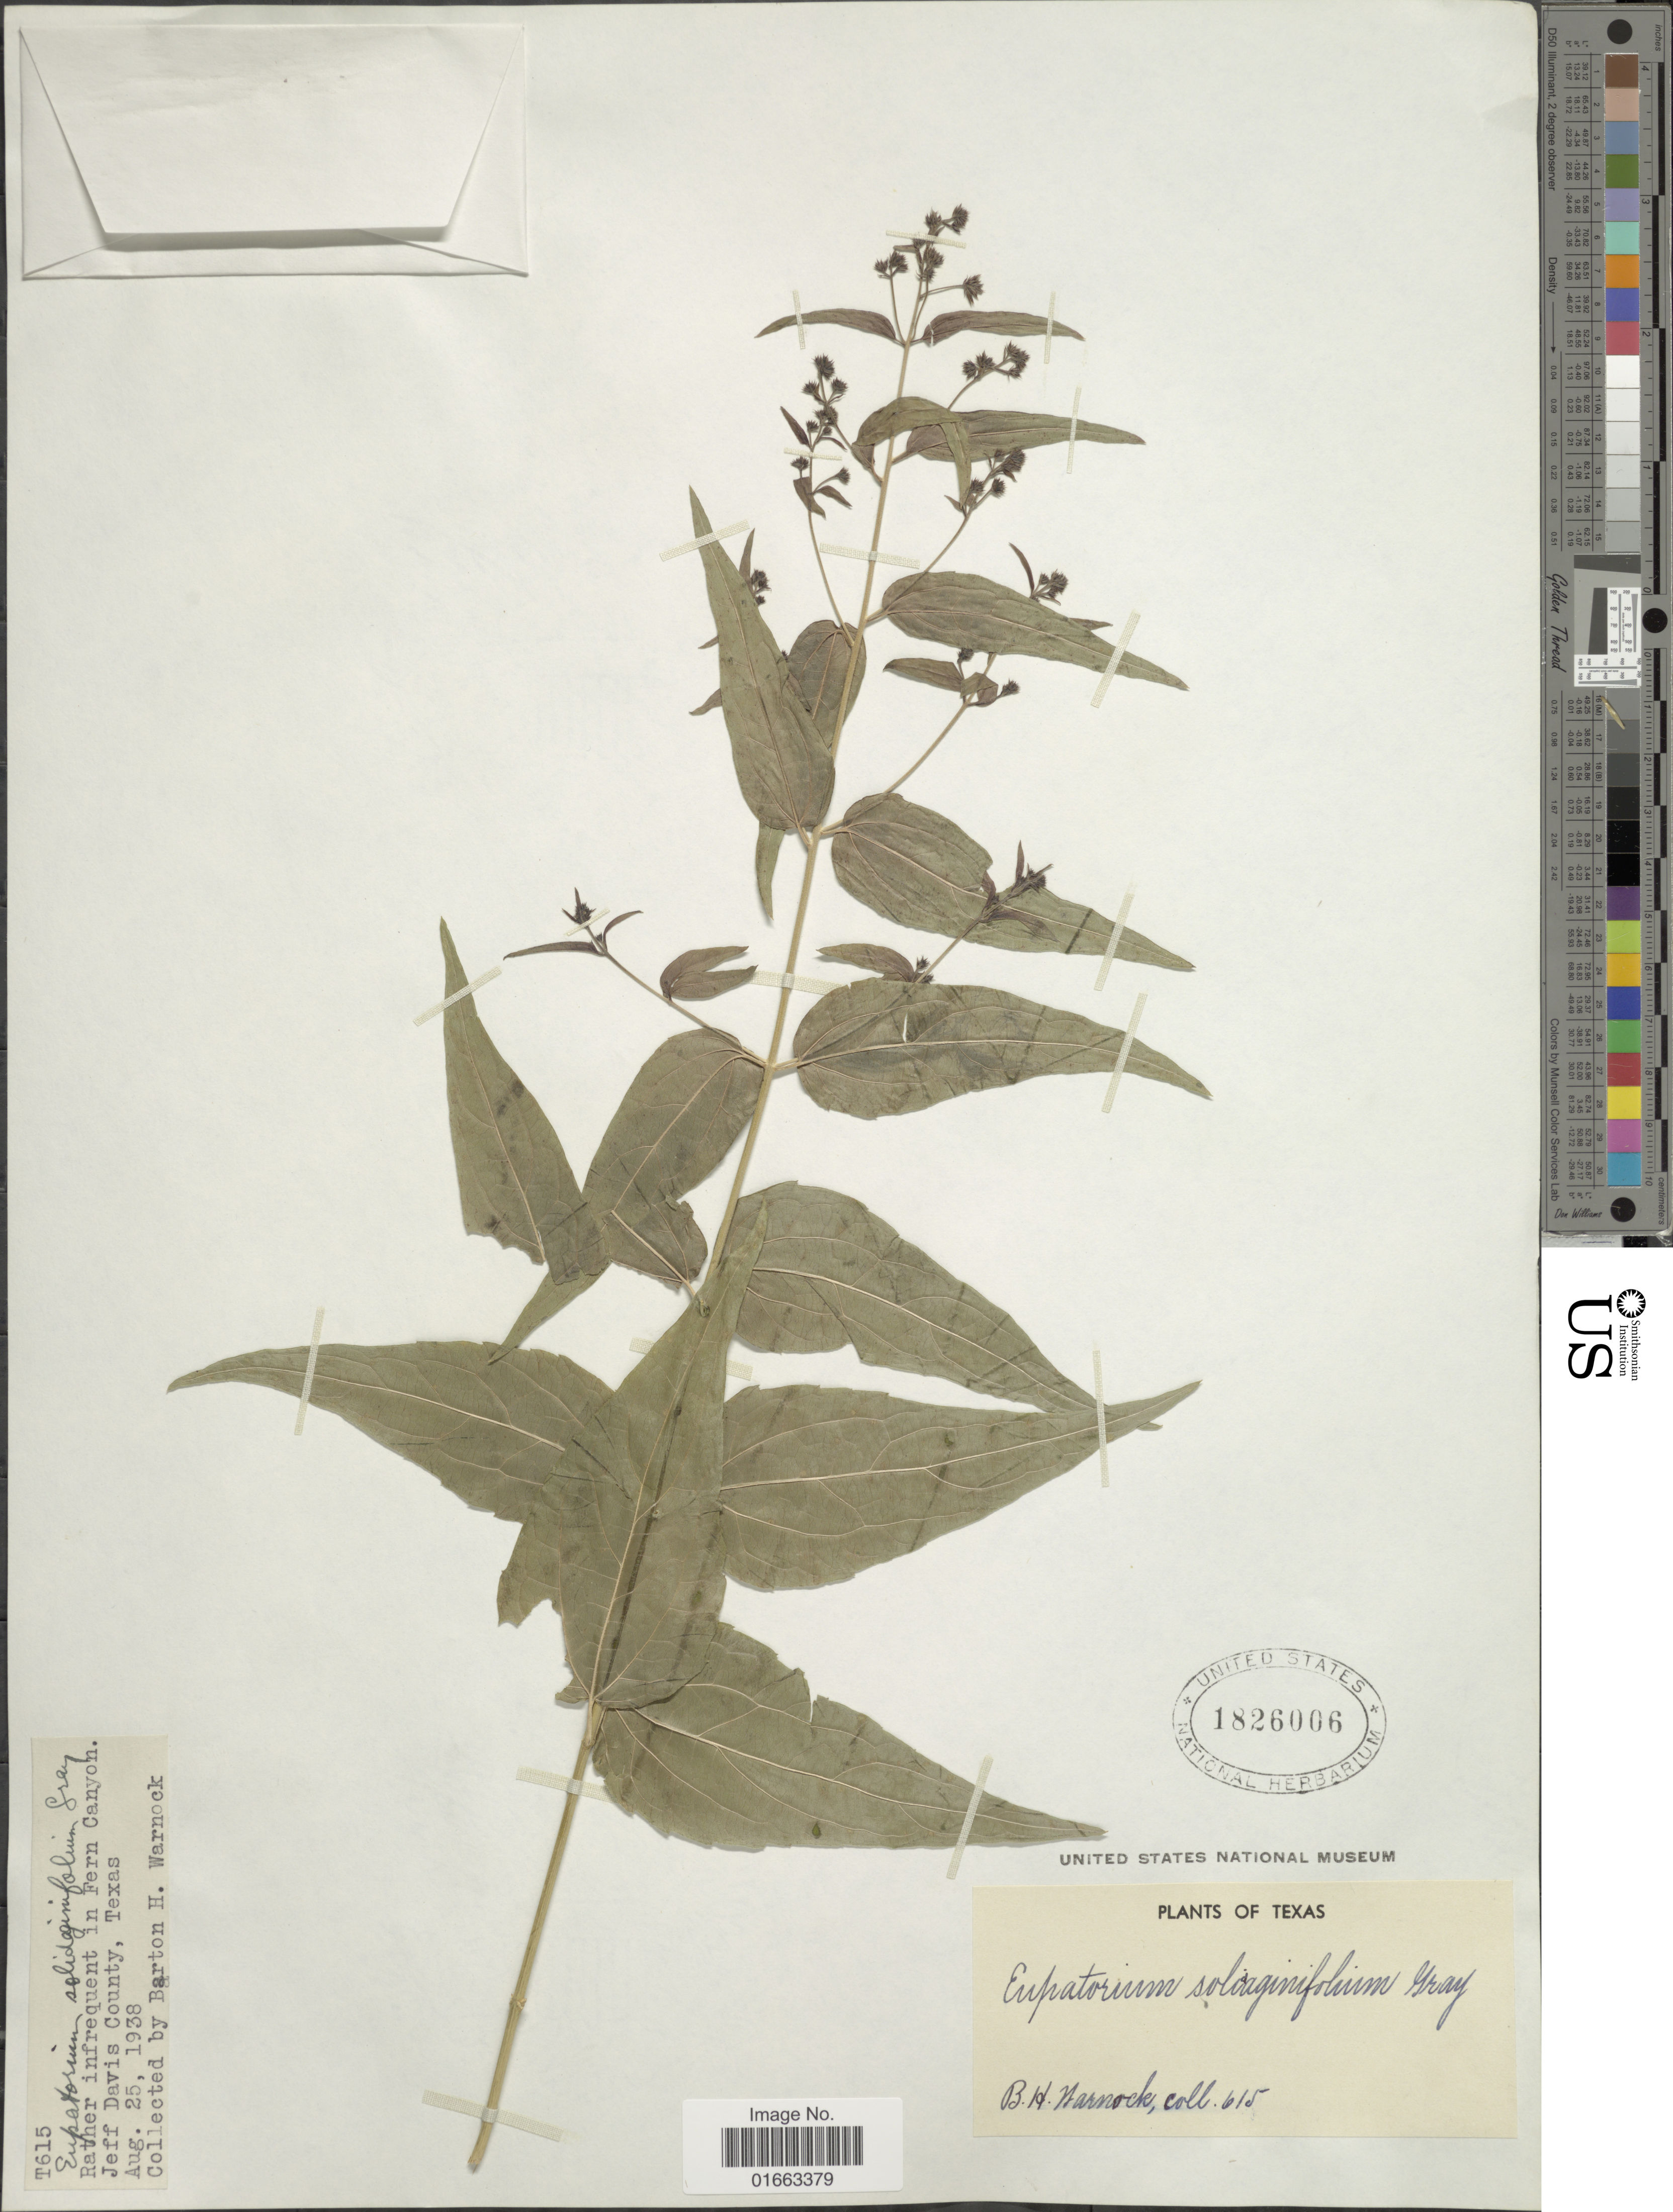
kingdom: Plantae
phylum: Tracheophyta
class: Magnoliopsida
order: Asterales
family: Asteraceae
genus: Koanophyllon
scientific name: Koanophyllon solidaginifolium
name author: (A. Gray) R.M. King & H. Rob.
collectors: B. H. Warnock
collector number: T615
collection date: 1938-08-25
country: United States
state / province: Texas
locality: Rather frequent in Fern Canyon, Jeff Davis County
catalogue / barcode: US 1826006